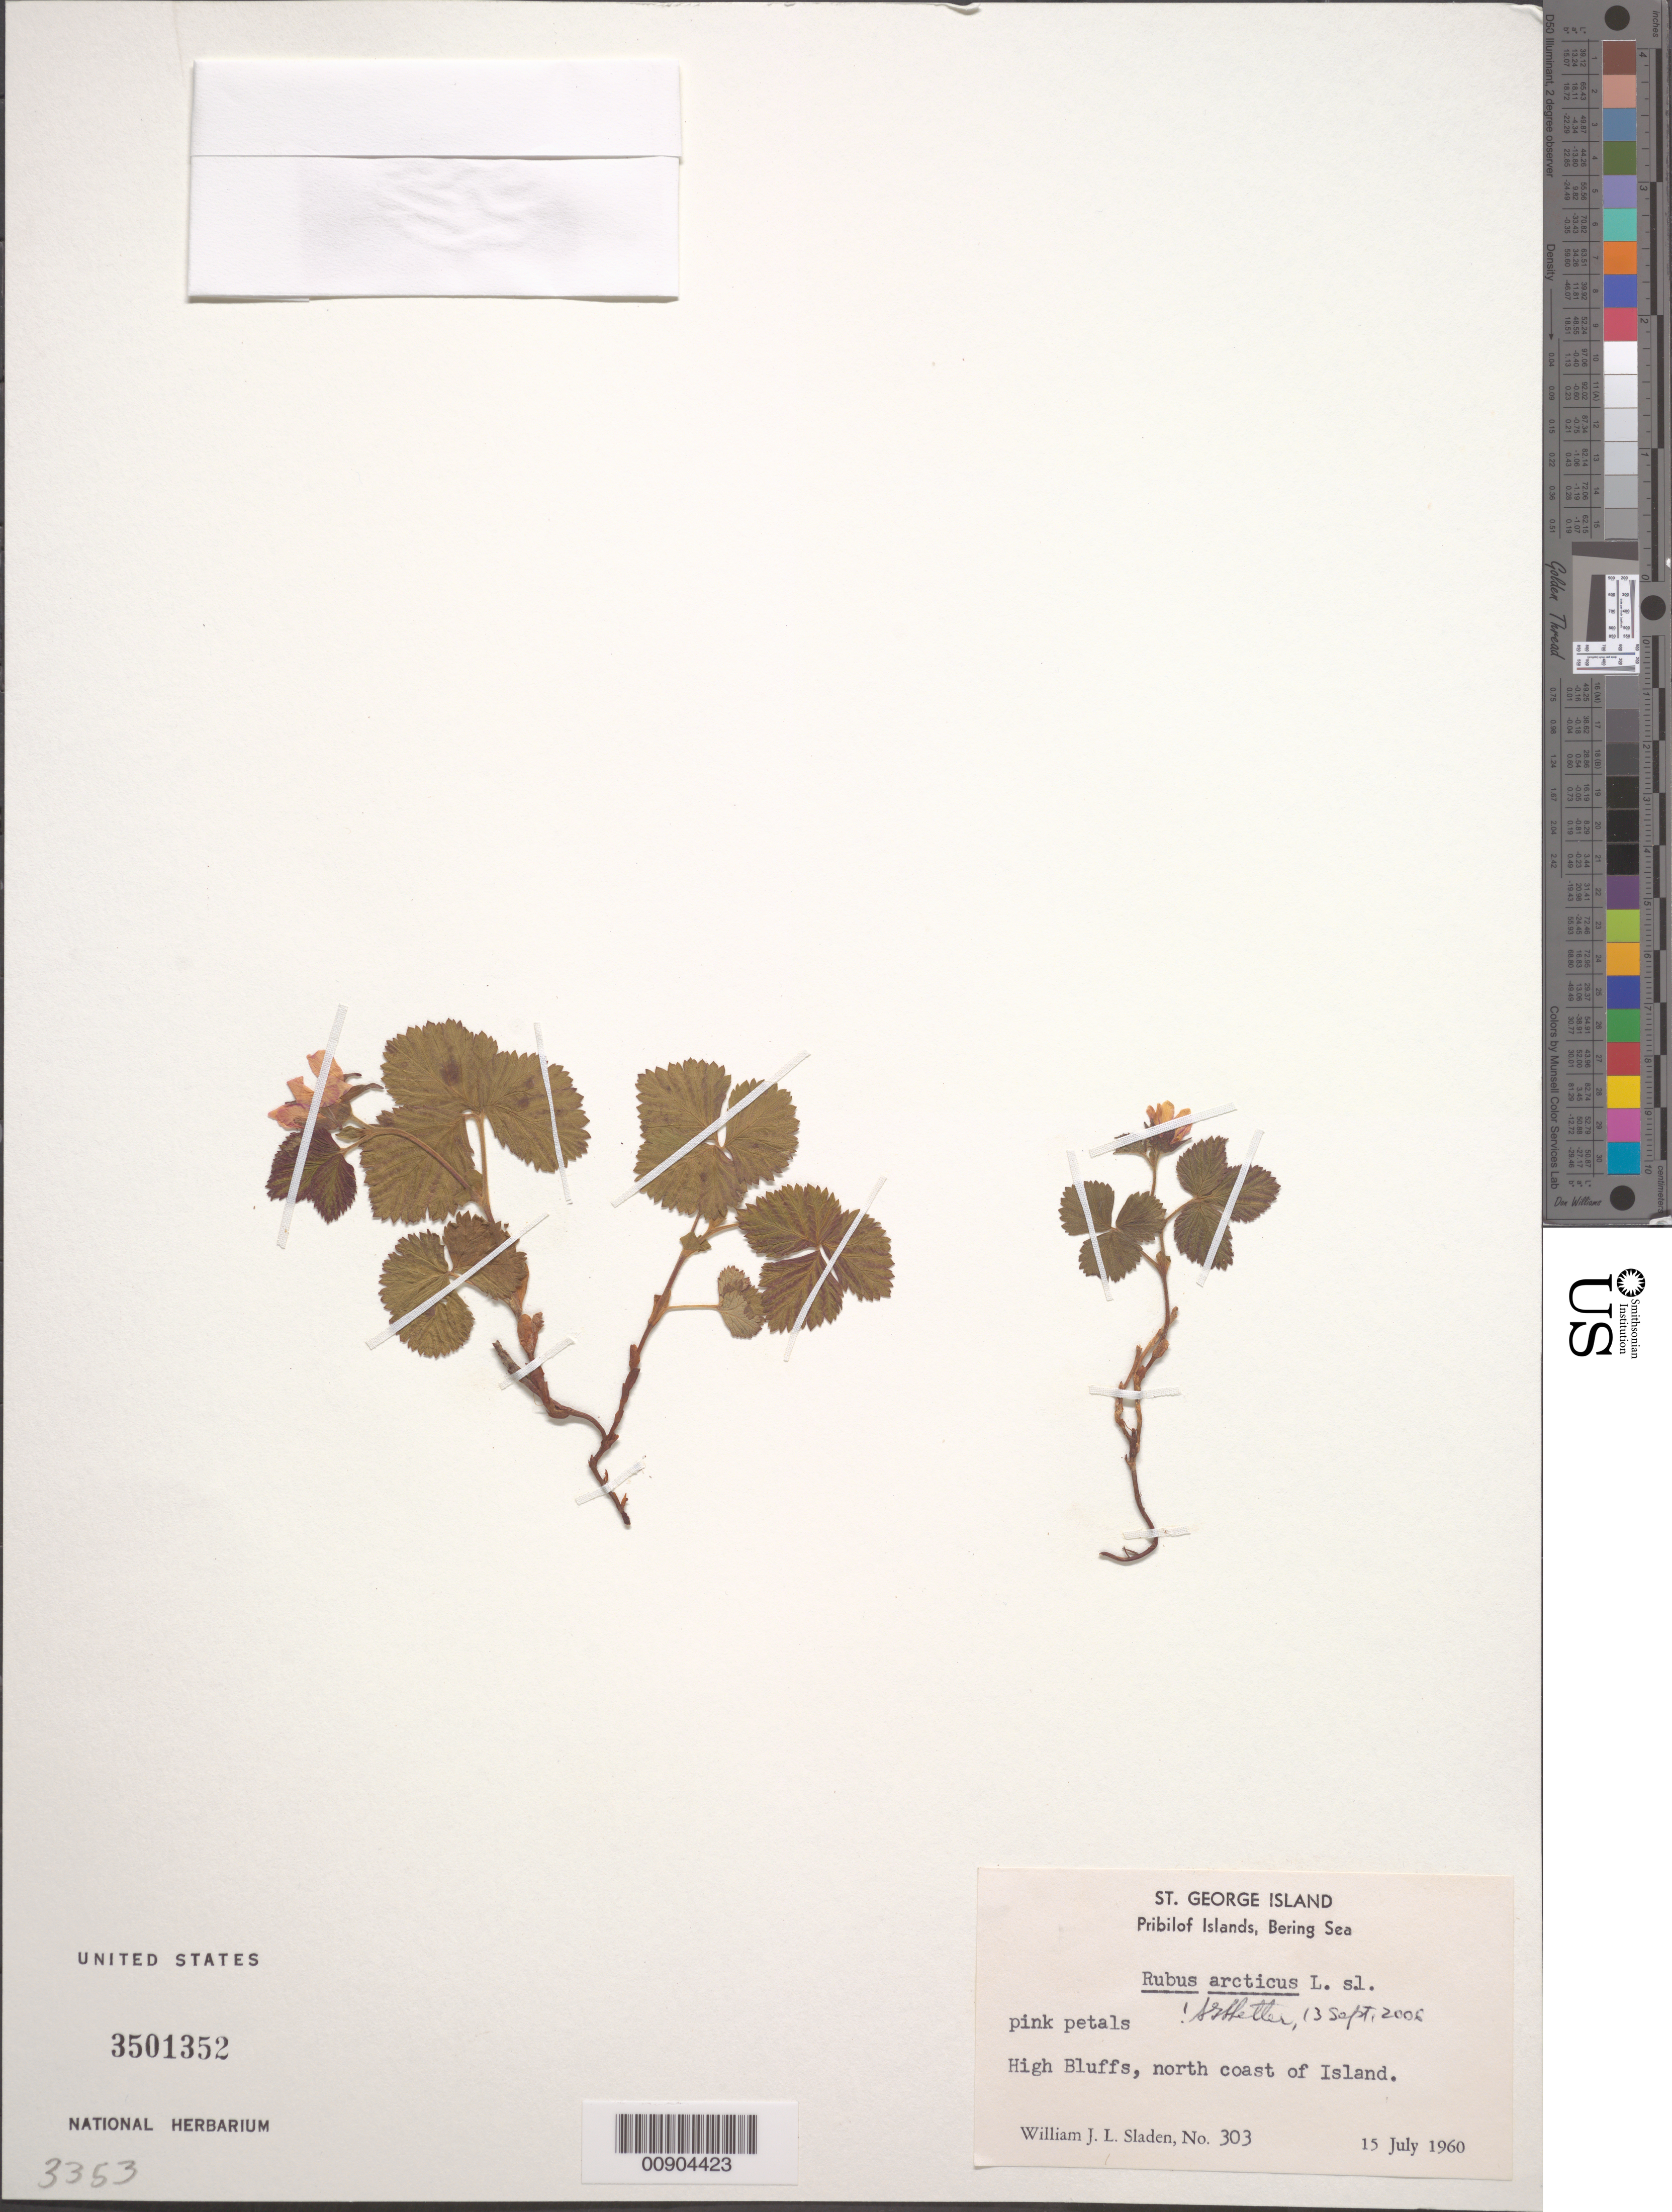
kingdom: Plantae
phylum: Tracheophyta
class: Magnoliopsida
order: Rosales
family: Rosaceae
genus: Rubus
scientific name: Rubus arcticus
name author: L.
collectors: W. Sladen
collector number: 303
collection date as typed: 15 Jul 1960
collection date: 1960-07-15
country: United States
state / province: Alaska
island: St. George Island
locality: St. George Island. High Bluffs, north coast of island., Bering Sea, Pribilof Islands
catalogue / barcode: US 3501352